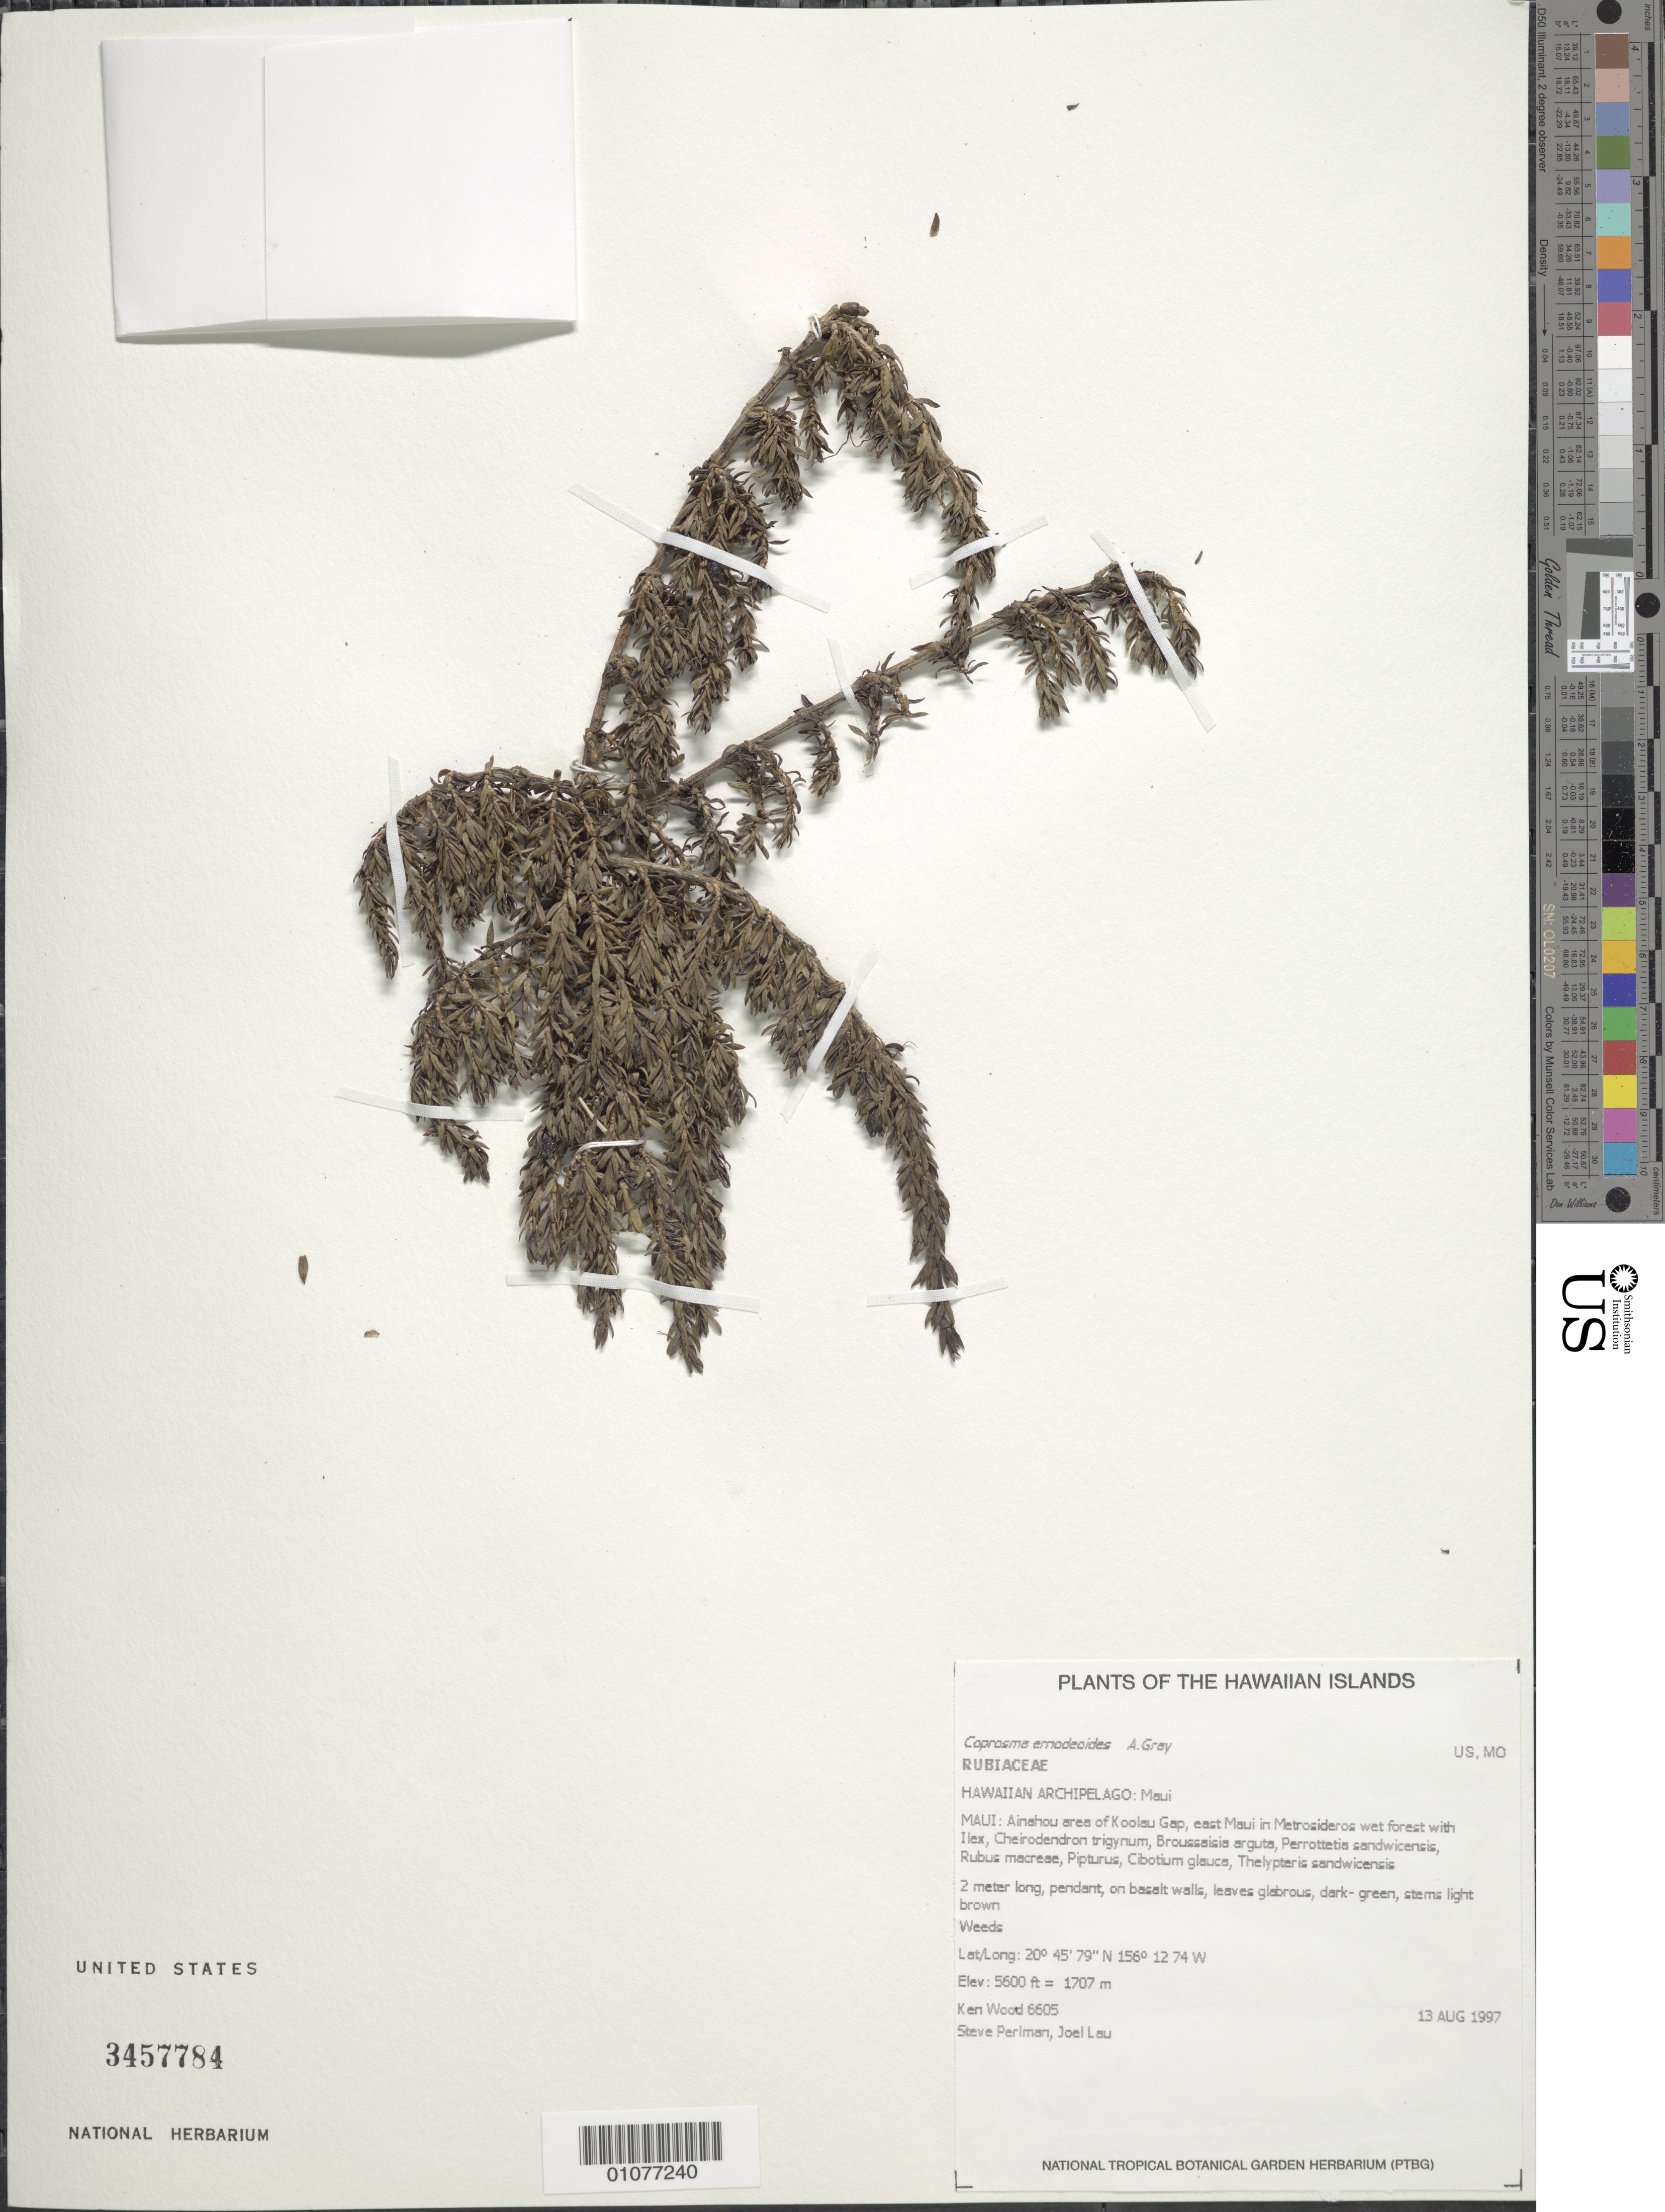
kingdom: Plantae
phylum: Tracheophyta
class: Magnoliopsida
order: Gentianales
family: Rubiaceae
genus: Coprosma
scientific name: Coprosma ernodeoides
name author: A. Gray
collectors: K. R. Wood, S. P. Perlman & J. Lau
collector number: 6605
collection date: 1997-08-13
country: United States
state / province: Hawaii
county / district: Maui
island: Maui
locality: E Maui, Ainahou area of Koolau Gap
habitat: wet forest, on basalt walls; weeds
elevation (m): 1707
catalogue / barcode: US 3457784